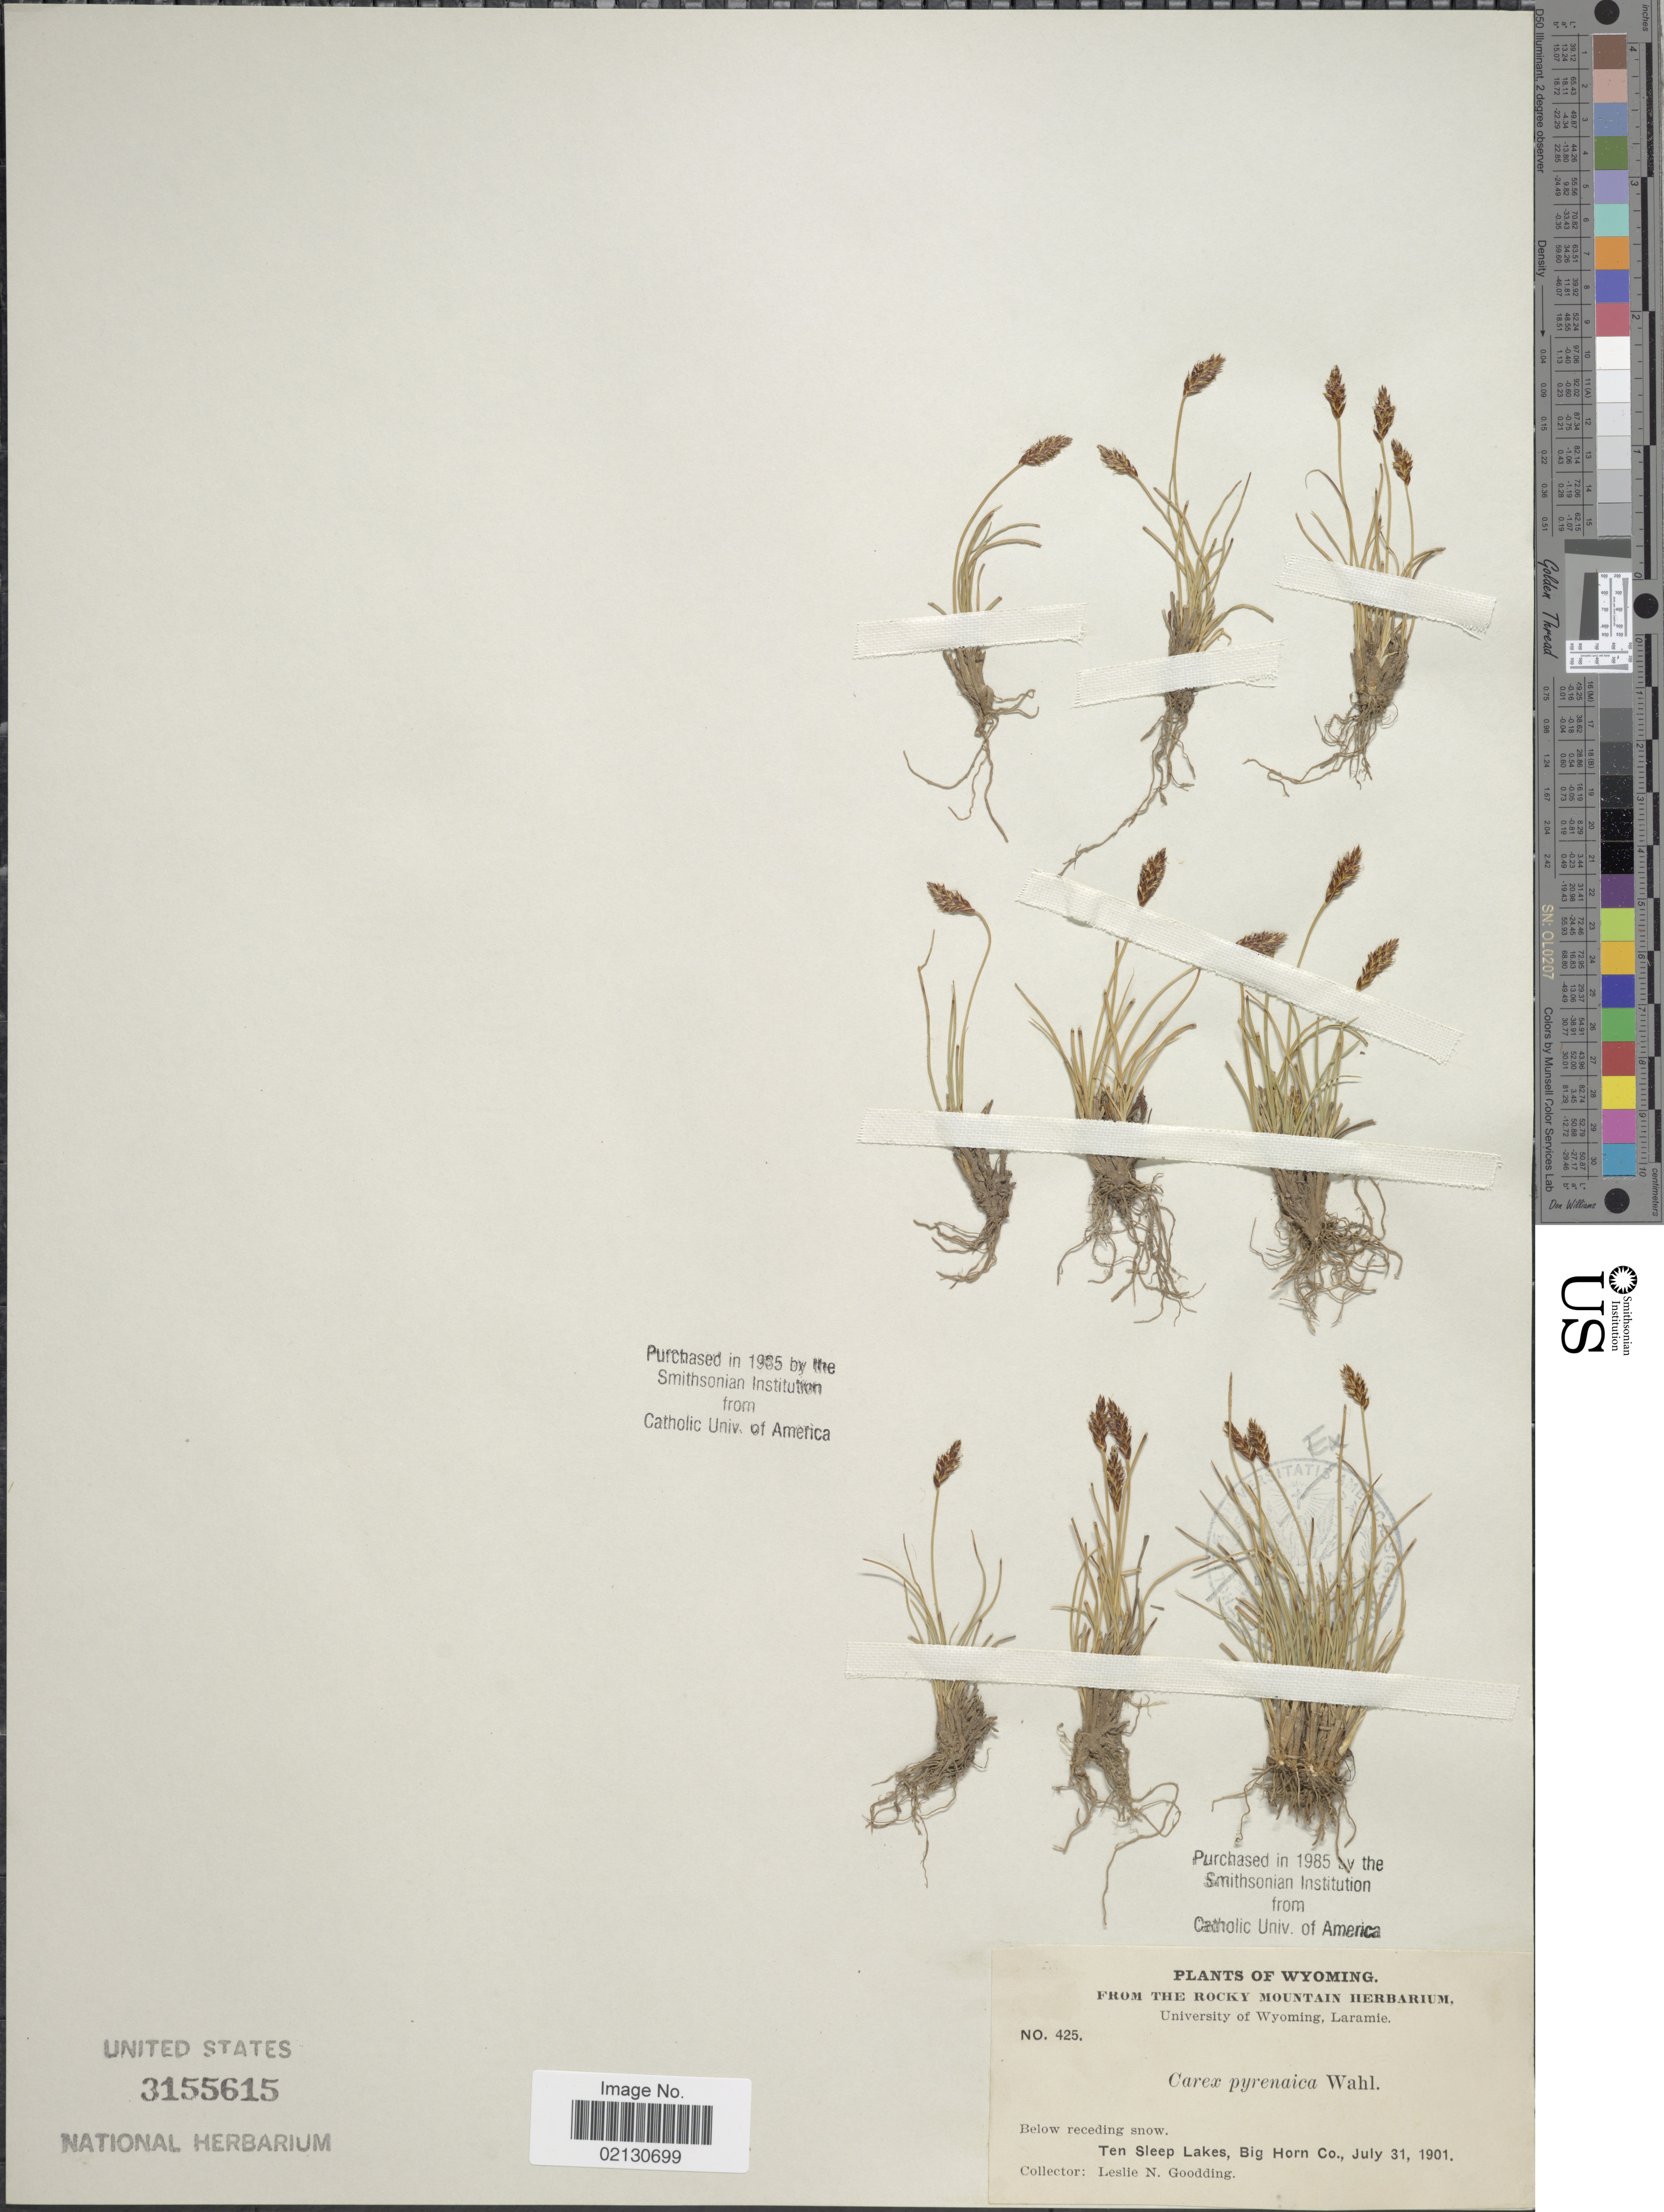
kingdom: Plantae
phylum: Tracheophyta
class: Liliopsida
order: Poales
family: Cyperaceae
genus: Carex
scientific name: Carex micropoda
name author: C.A. Mey.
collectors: L. N. Goodding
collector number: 425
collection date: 1901-07-31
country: United States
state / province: Wyoming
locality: Ten Sleep Lakes, Big Horn Co.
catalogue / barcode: US 3155615